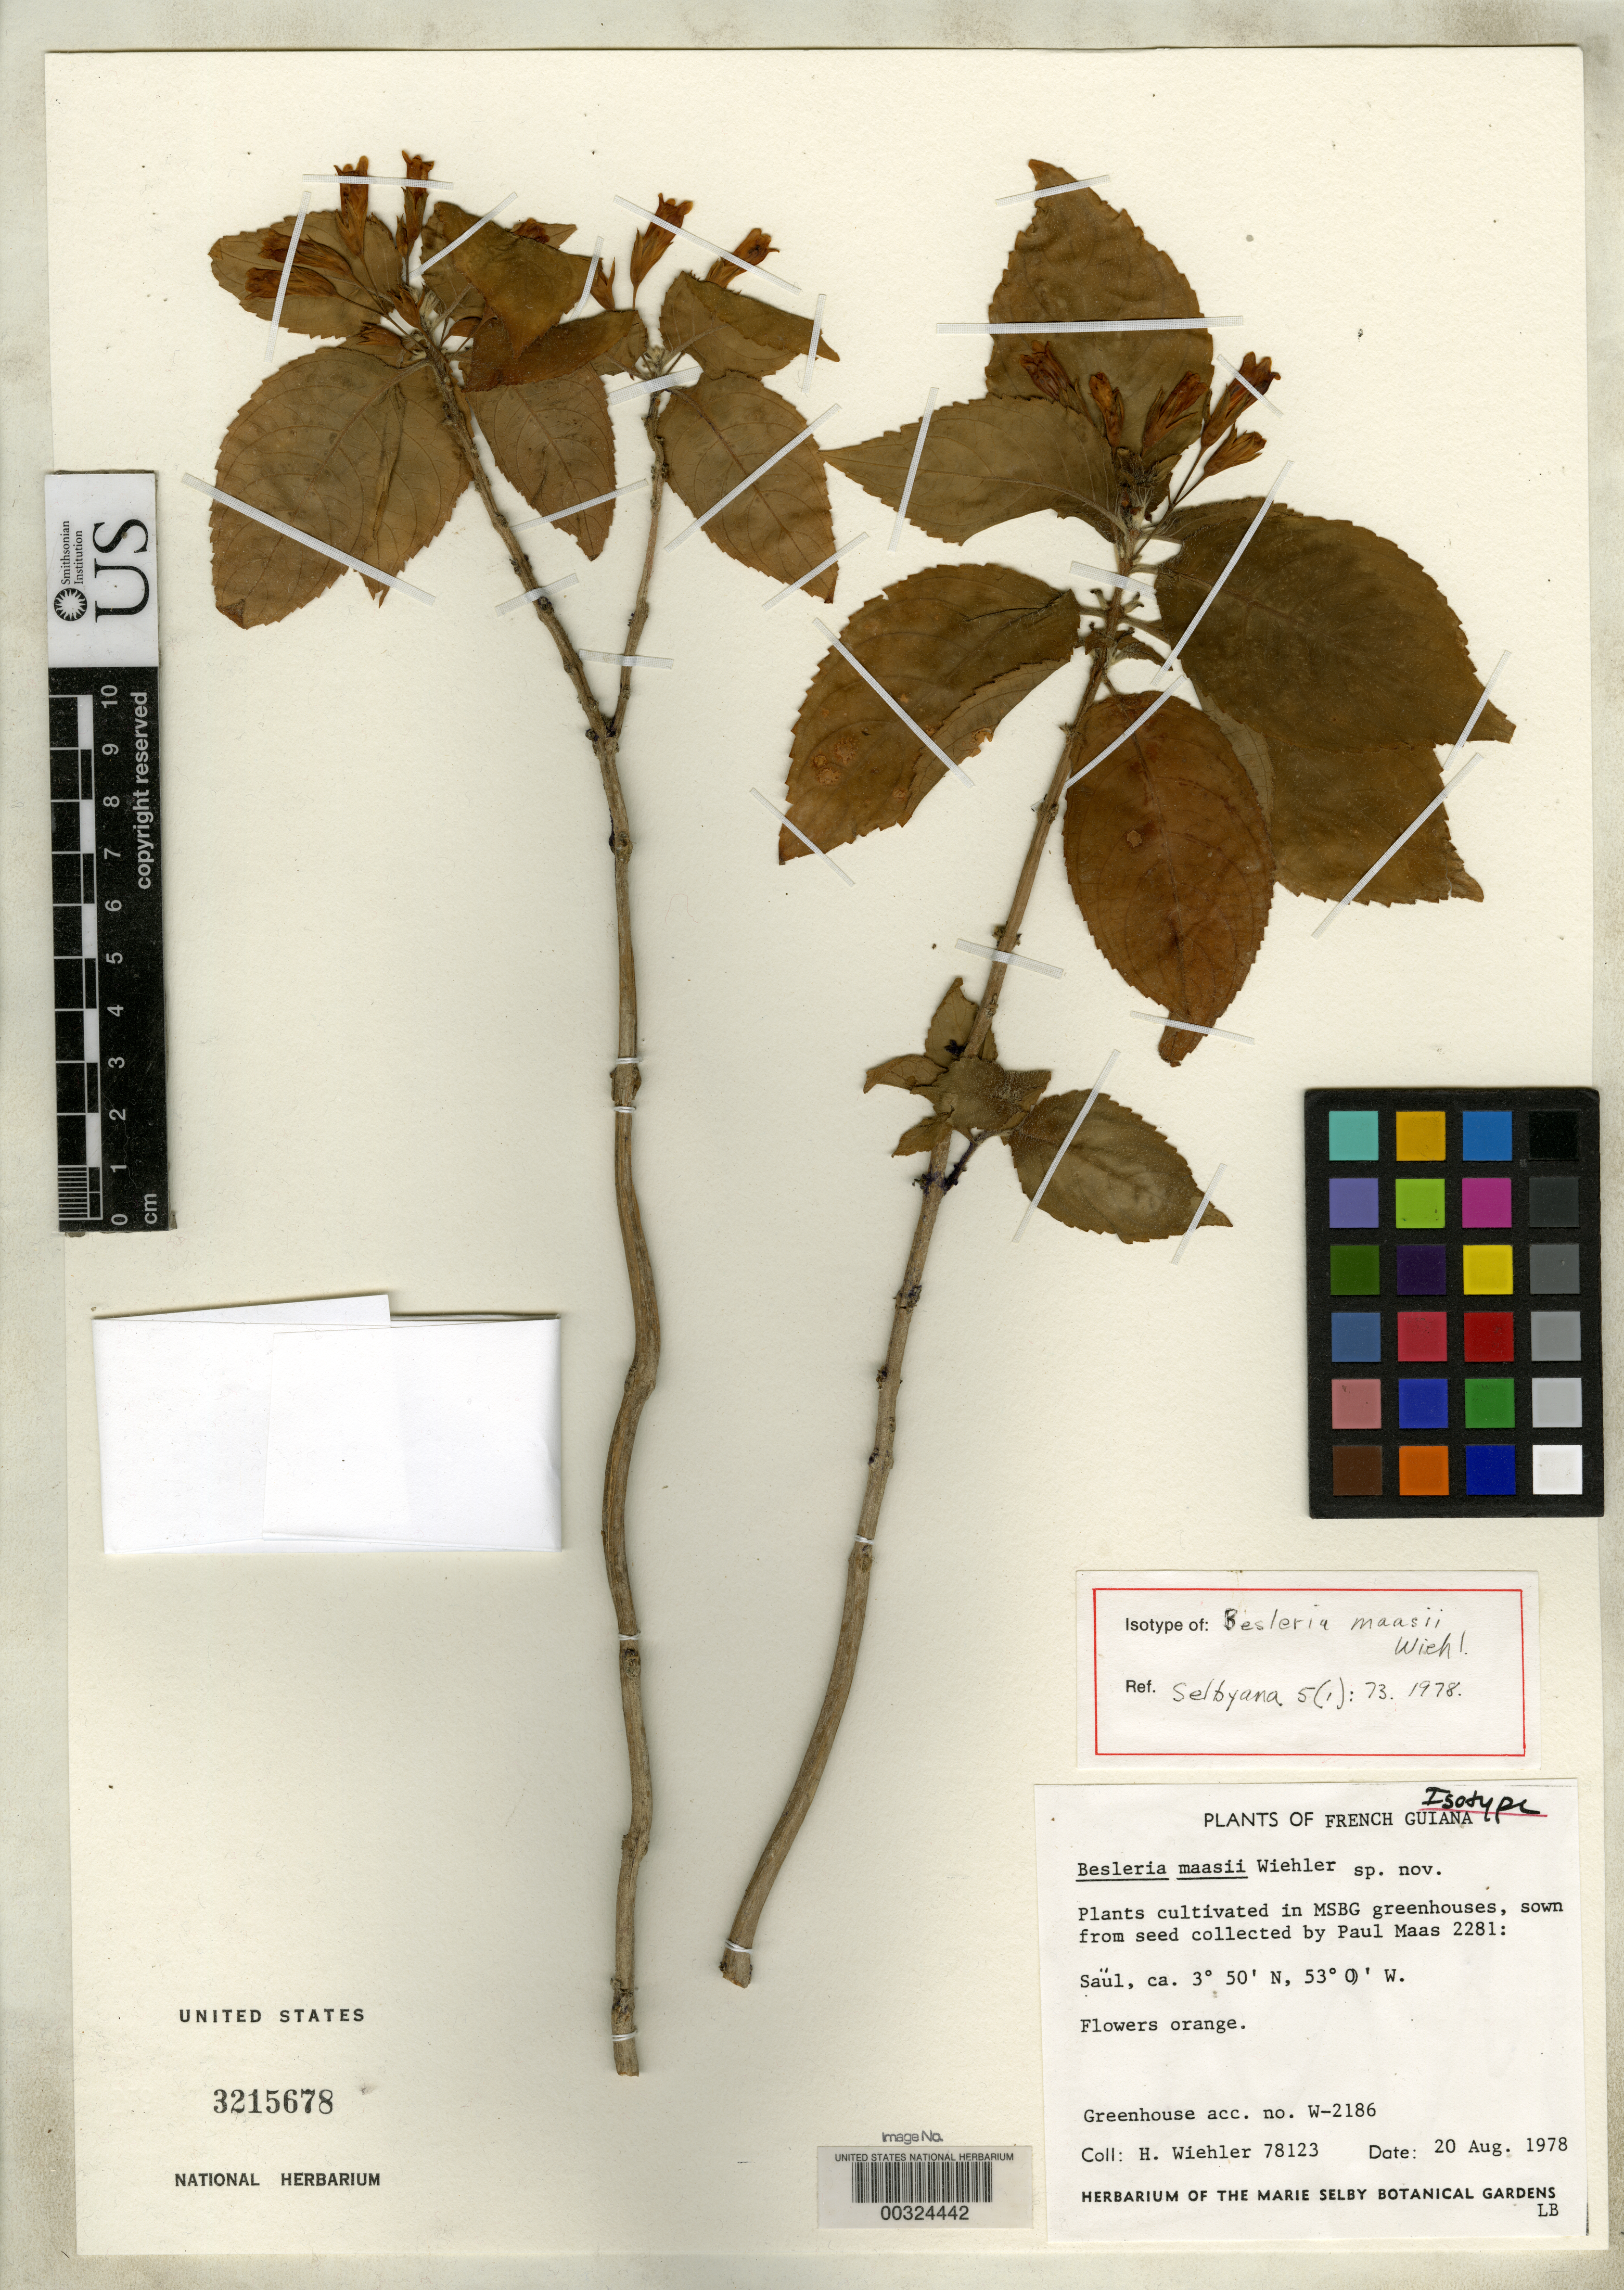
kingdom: Plantae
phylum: Tracheophyta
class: Magnoliopsida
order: Lamiales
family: Gesneriaceae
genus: Besleria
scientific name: Besleria patrisii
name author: DC.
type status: Isotype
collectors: H. J. Wiehler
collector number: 78123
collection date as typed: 20 Aug 1978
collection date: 1978-08-20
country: French Guiana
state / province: Inini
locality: Saul.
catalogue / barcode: US 3215678